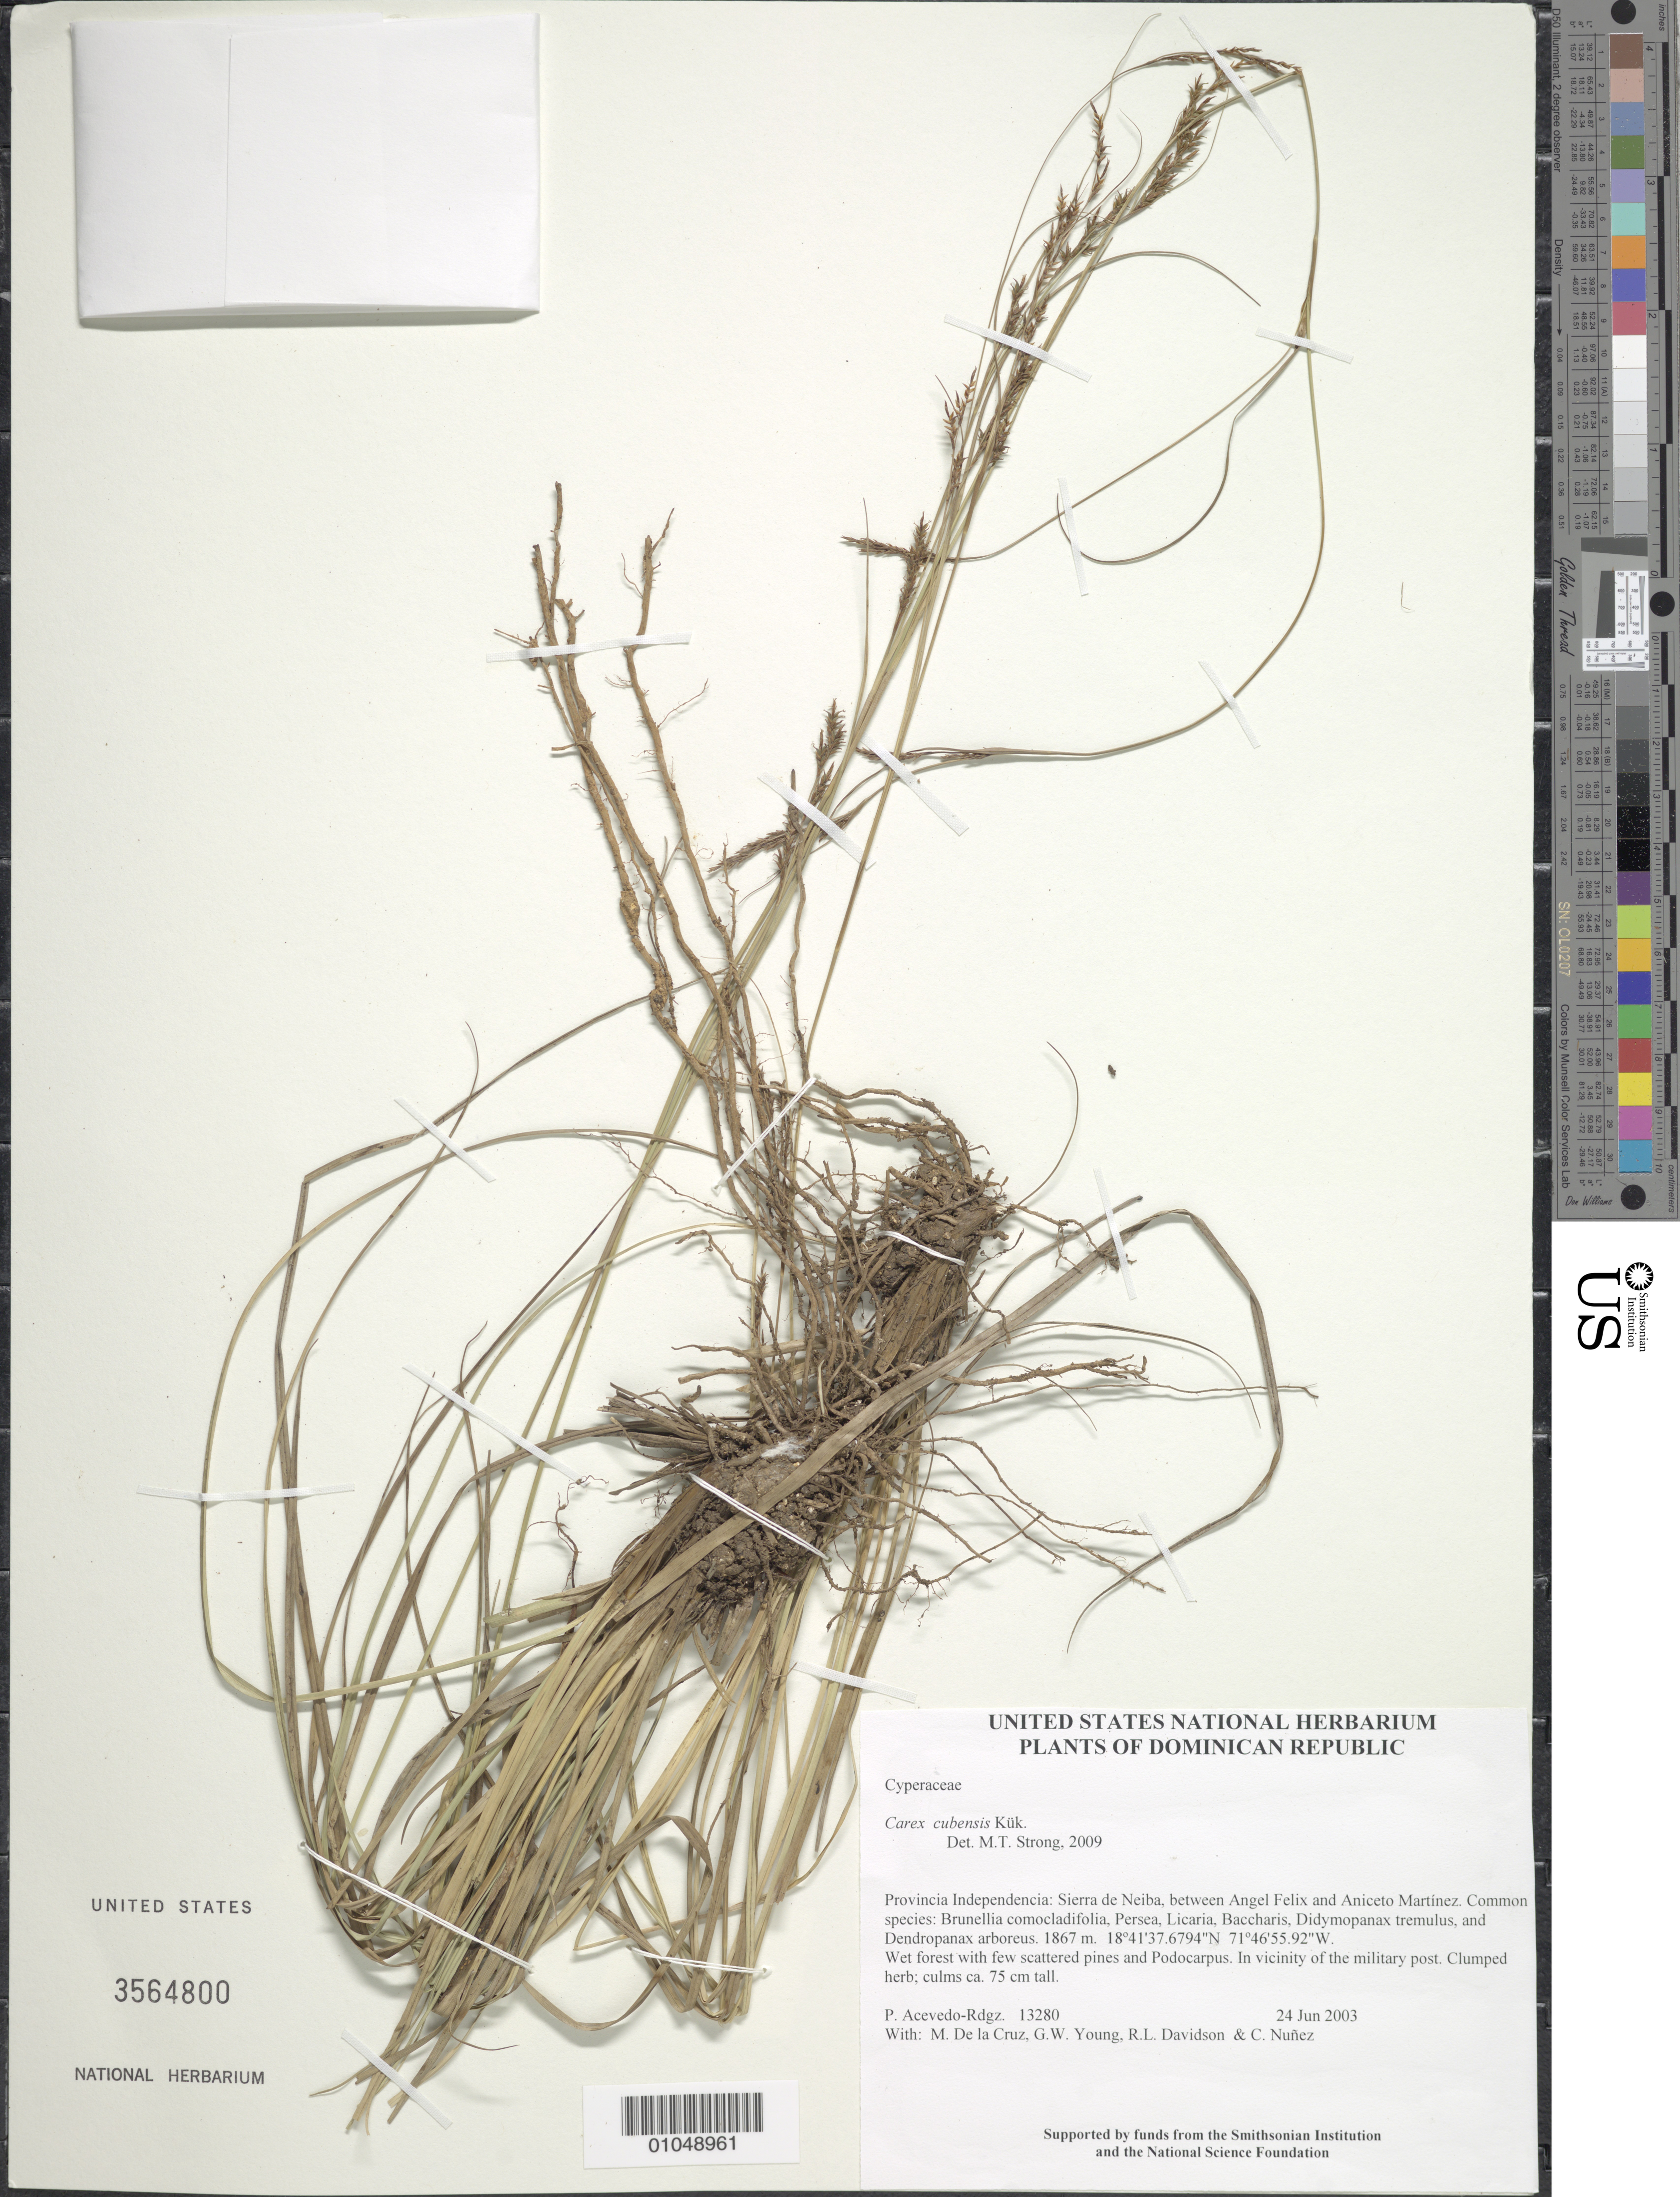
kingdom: Plantae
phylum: Tracheophyta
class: Liliopsida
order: Poales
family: Cyperaceae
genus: Carex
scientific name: Carex cubensis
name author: Kük.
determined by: Strong, M. T., (US), Smithsonian Institution - National Museum of Natural History (UNITED STATES)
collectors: P. Acevedo-Rodr., M. de la Cruz, J. Rawlins, G. Young, R. Davidson & C. Nunez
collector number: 13280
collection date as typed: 24 Jun 2003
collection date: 2003-06-24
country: Dominican Republic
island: Hispaniola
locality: Provincia Independencia: Sierra de Neiba, between Angel Felix and Aniceto Martínez. Common species: Brunellia comocladifolia, Persea, Licaria, Baccharis, Didymopanax tremulus, and Dendropanax arboreus.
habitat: Wet forest with few scattered pines and Podocarpus. In vicinity of the military post.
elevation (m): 1867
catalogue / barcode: US 3564800